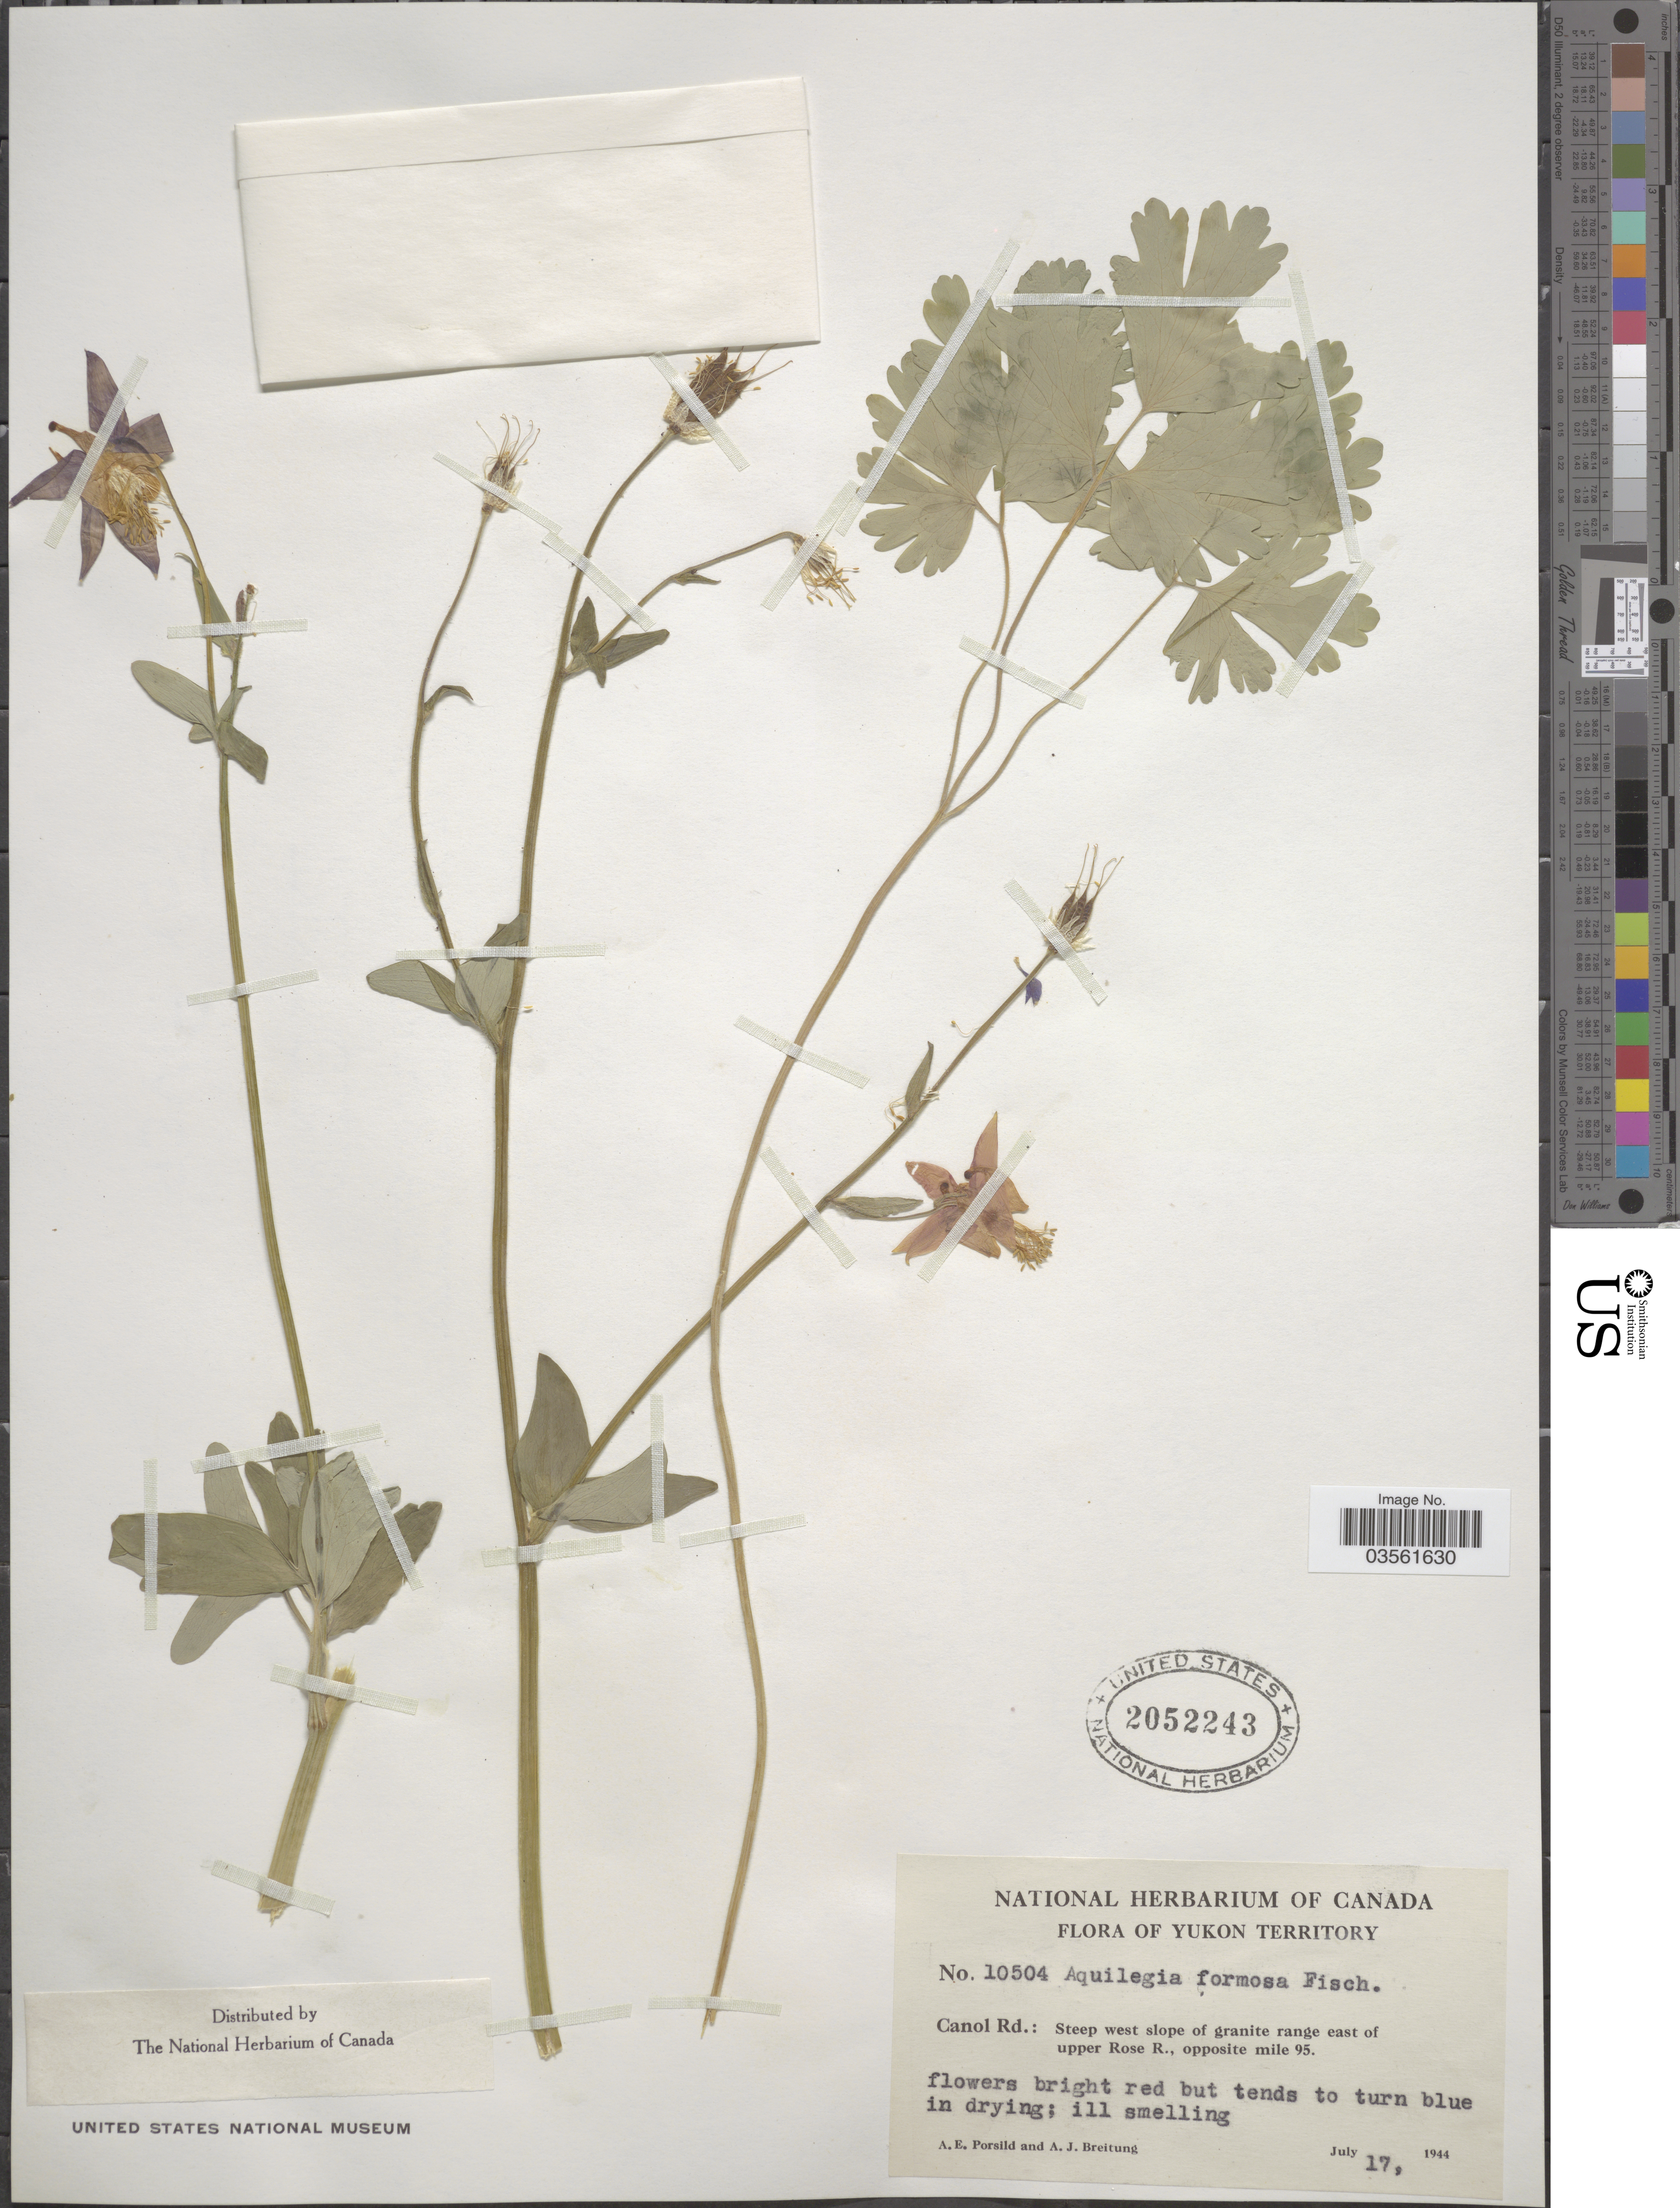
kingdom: Plantae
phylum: Tracheophyta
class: Magnoliopsida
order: Ranunculales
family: Ranunculaceae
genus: Aquilegia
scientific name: Aquilegia formosa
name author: Fisch. ex DC.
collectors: A. E. Porsild & A. Breitung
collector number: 10504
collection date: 1944-07-17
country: Canada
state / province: Yukon Territory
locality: Canol Rd.: Steep west slope of granite range east of upper Rose R., opposite mile 95.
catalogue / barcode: US 2052243